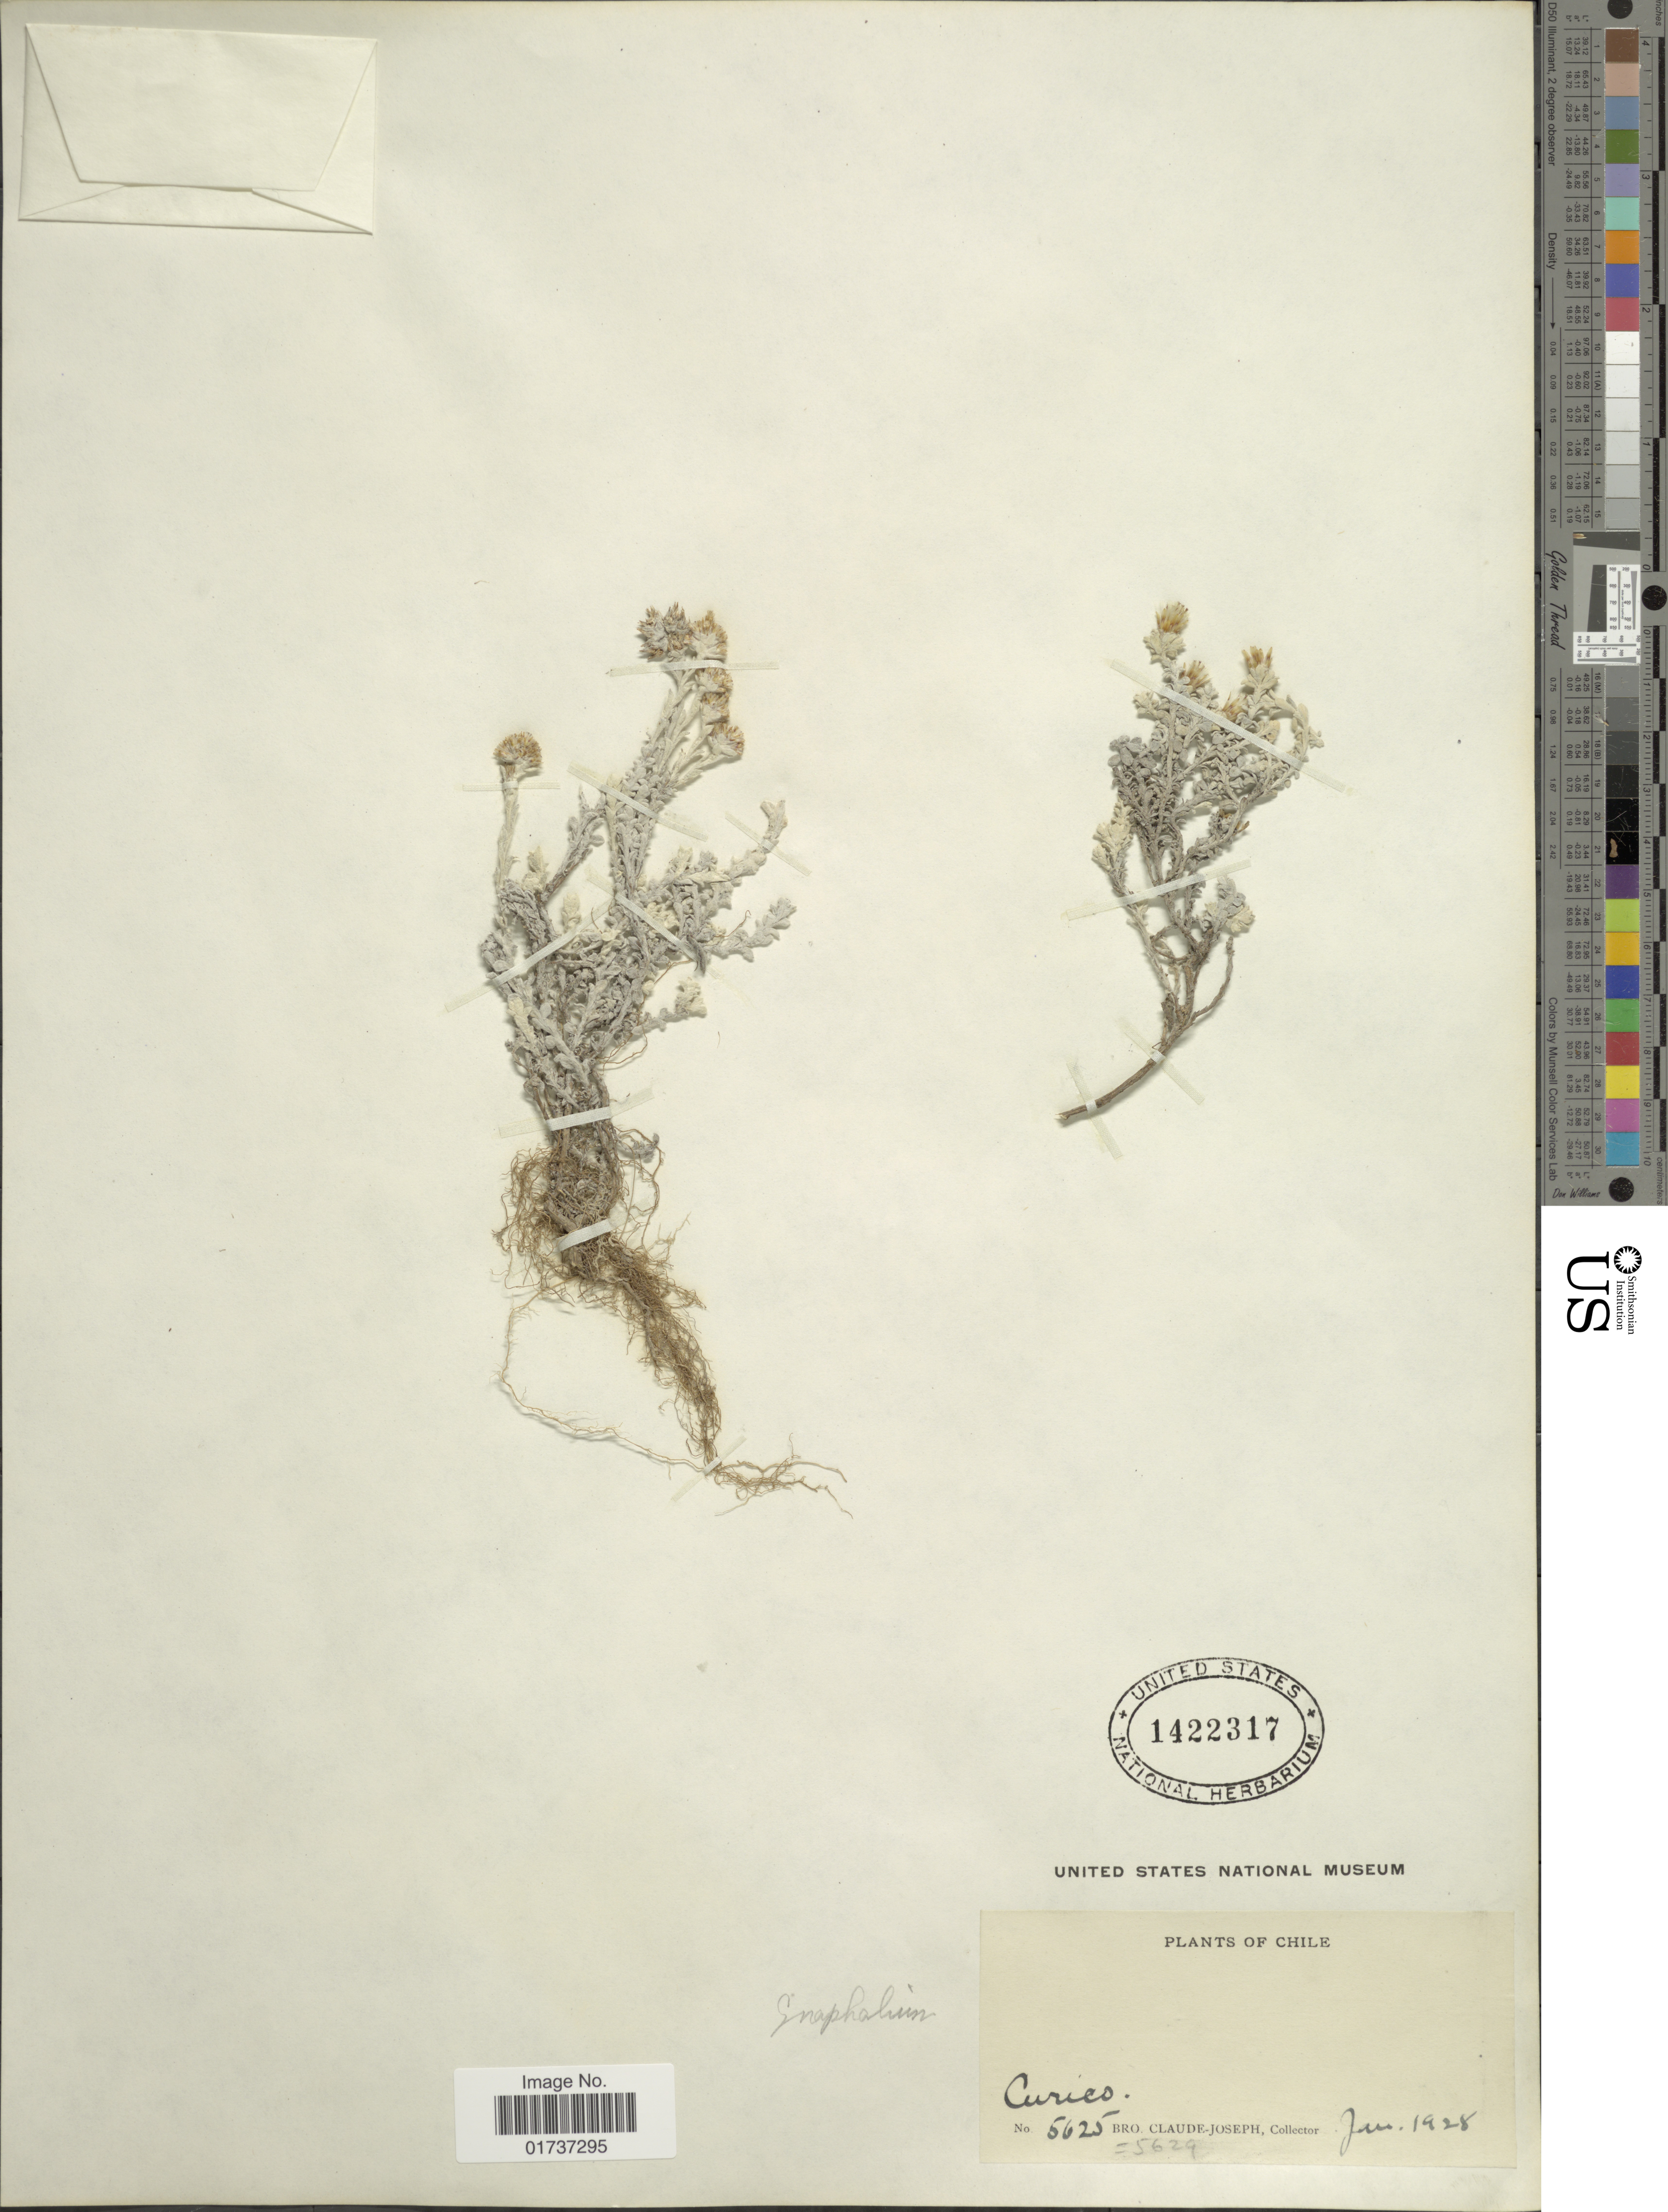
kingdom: Plantae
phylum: Tracheophyta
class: Magnoliopsida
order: Asterales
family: Asteraceae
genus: Gnaphalium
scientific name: Gnaphalium sp.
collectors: Bro. Claude-Joseph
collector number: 5625=5629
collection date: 1928-01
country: Chile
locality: Curico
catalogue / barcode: US 1422317